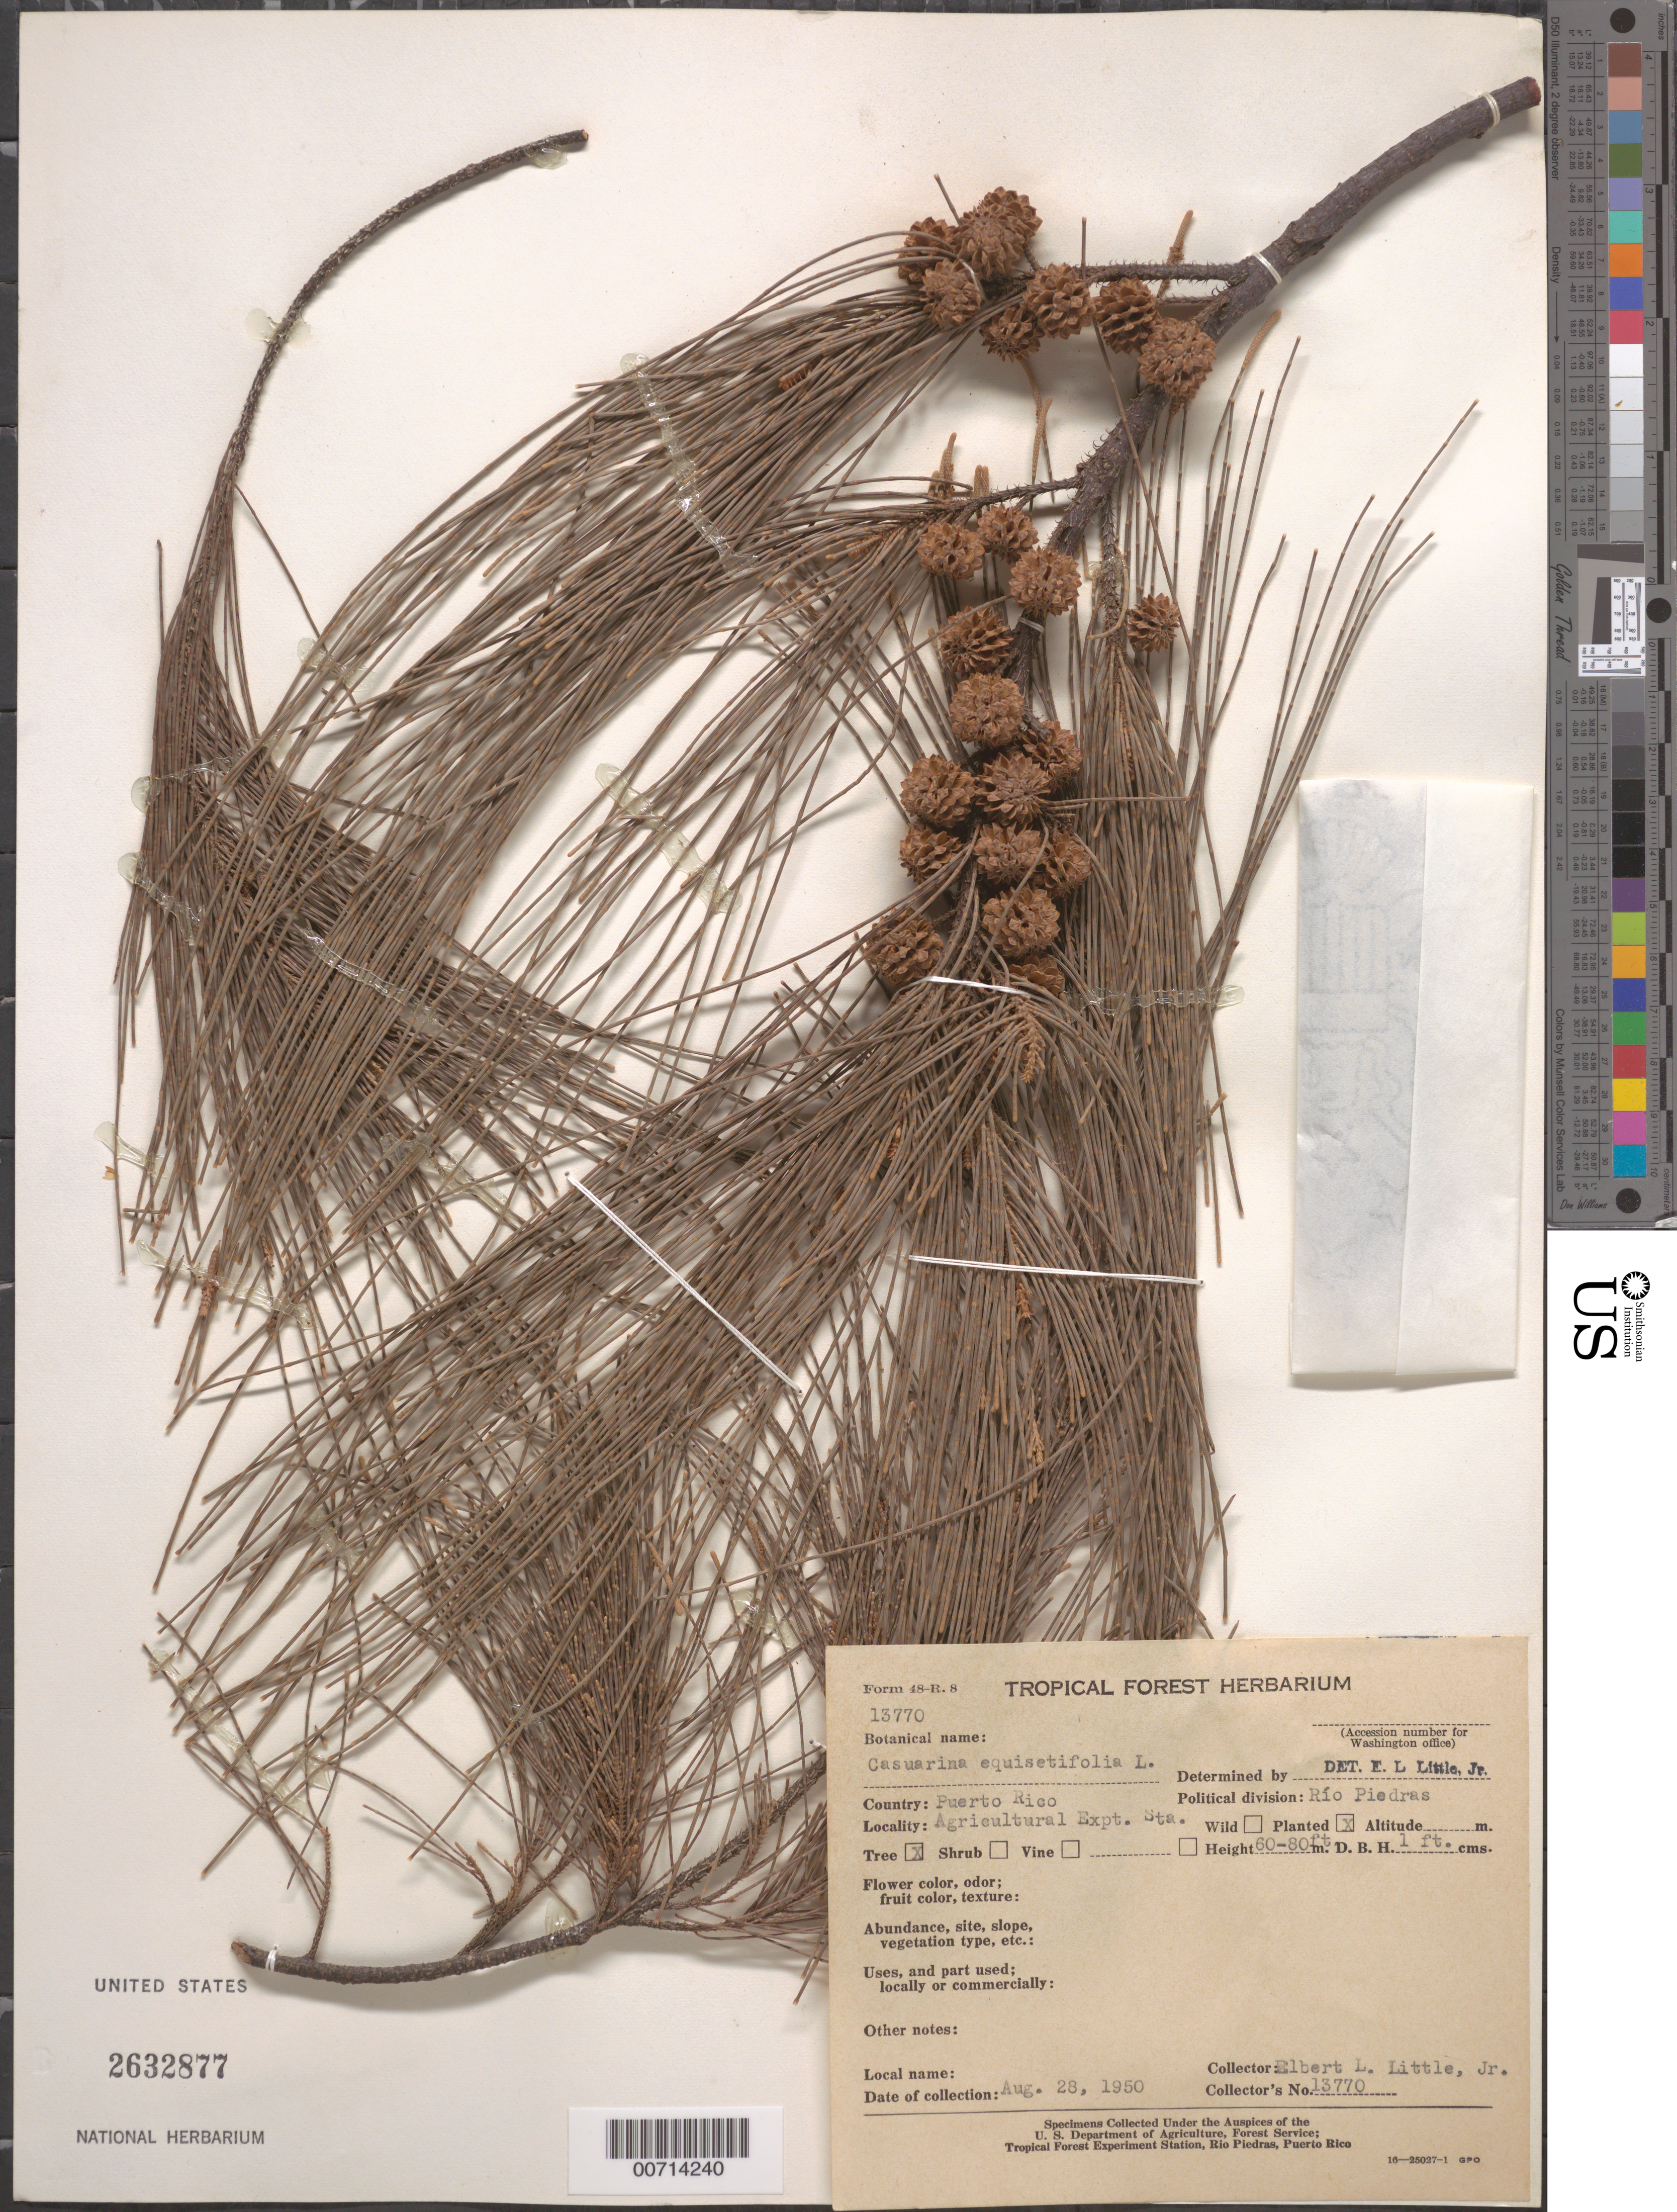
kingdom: Plantae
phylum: Tracheophyta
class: Magnoliopsida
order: Fagales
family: Casuarinaceae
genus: Casuarina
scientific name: Casuarina equisetifolia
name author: L.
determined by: Little, Elbert L., Jr., (FSSR), United States Department of Agriculture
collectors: E. L. Little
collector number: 13770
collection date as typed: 28 Aug 1950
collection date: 1950-08-28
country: Puerto Rico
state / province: San Juan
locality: Agricultural Exp. Station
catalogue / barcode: US 2632877